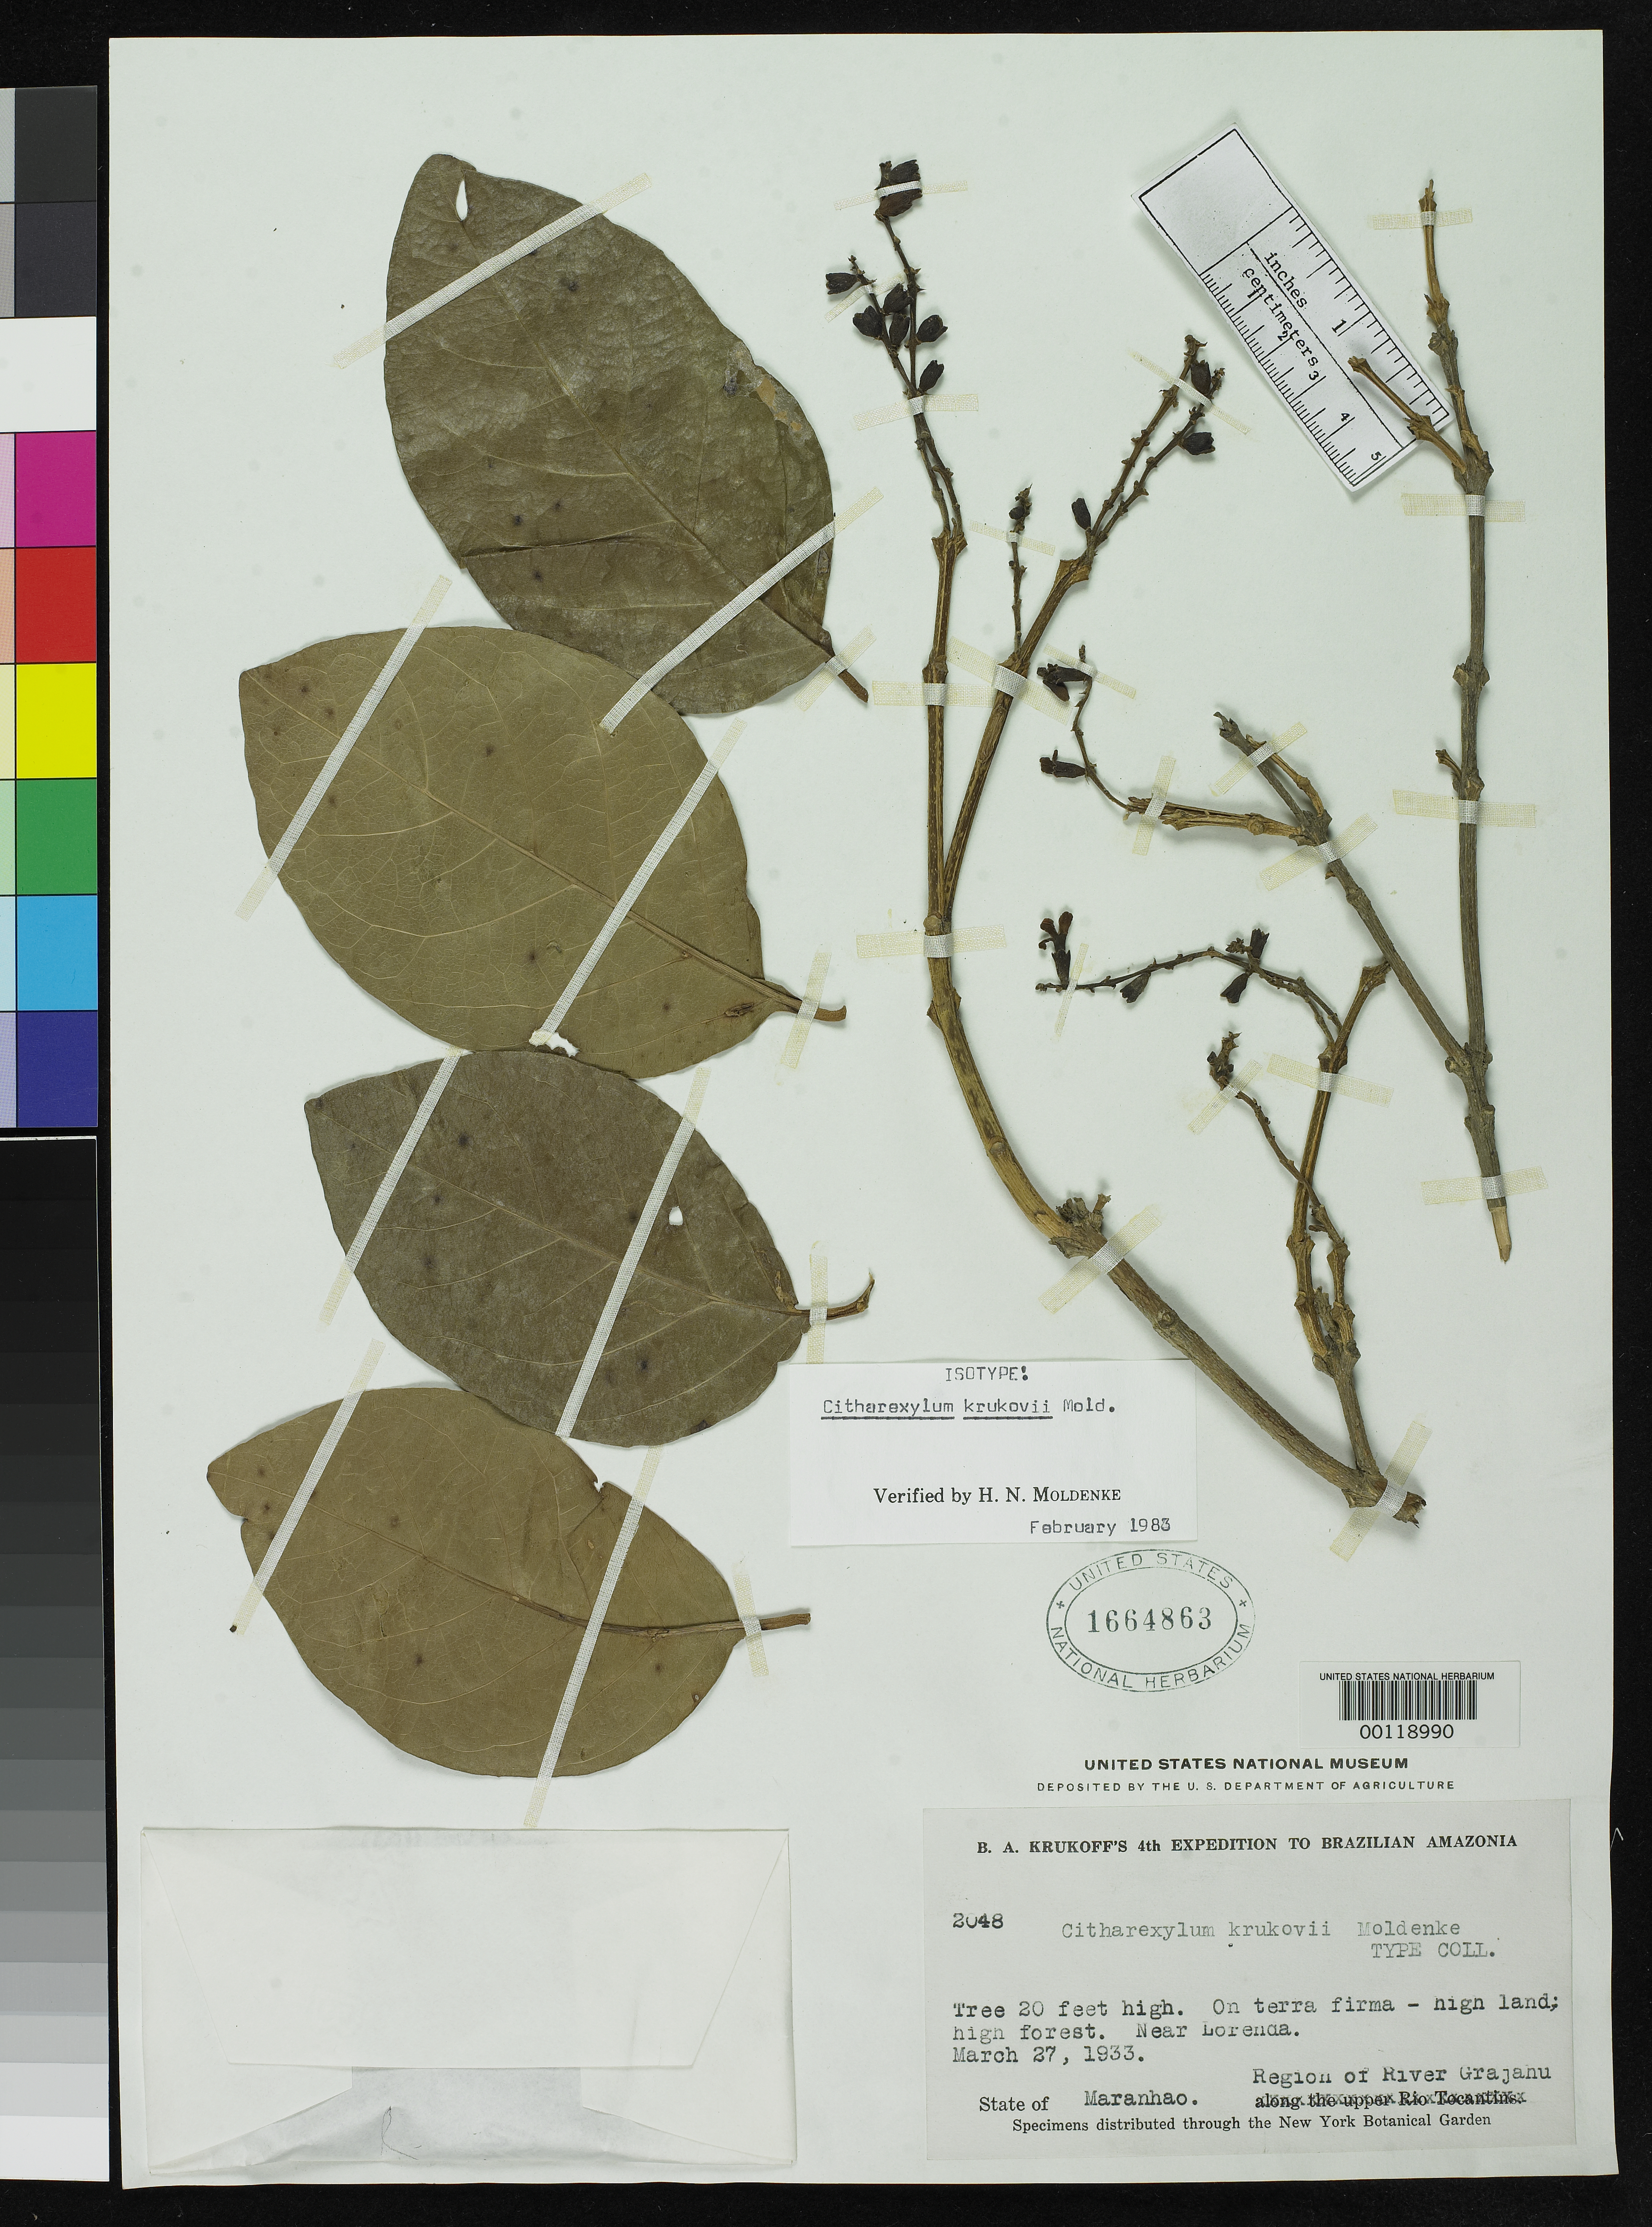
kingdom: Plantae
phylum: Tracheophyta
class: Magnoliopsida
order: Lamiales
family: Verbenaceae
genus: Citharexylum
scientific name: Citharexylum krukovii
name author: Moldenke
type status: Isotype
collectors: B. A. Krukoff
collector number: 2048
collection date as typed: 27 Mar 1933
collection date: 1933-03-27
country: Brazil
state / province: Maranhão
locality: River Grajanu.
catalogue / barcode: US 1664863